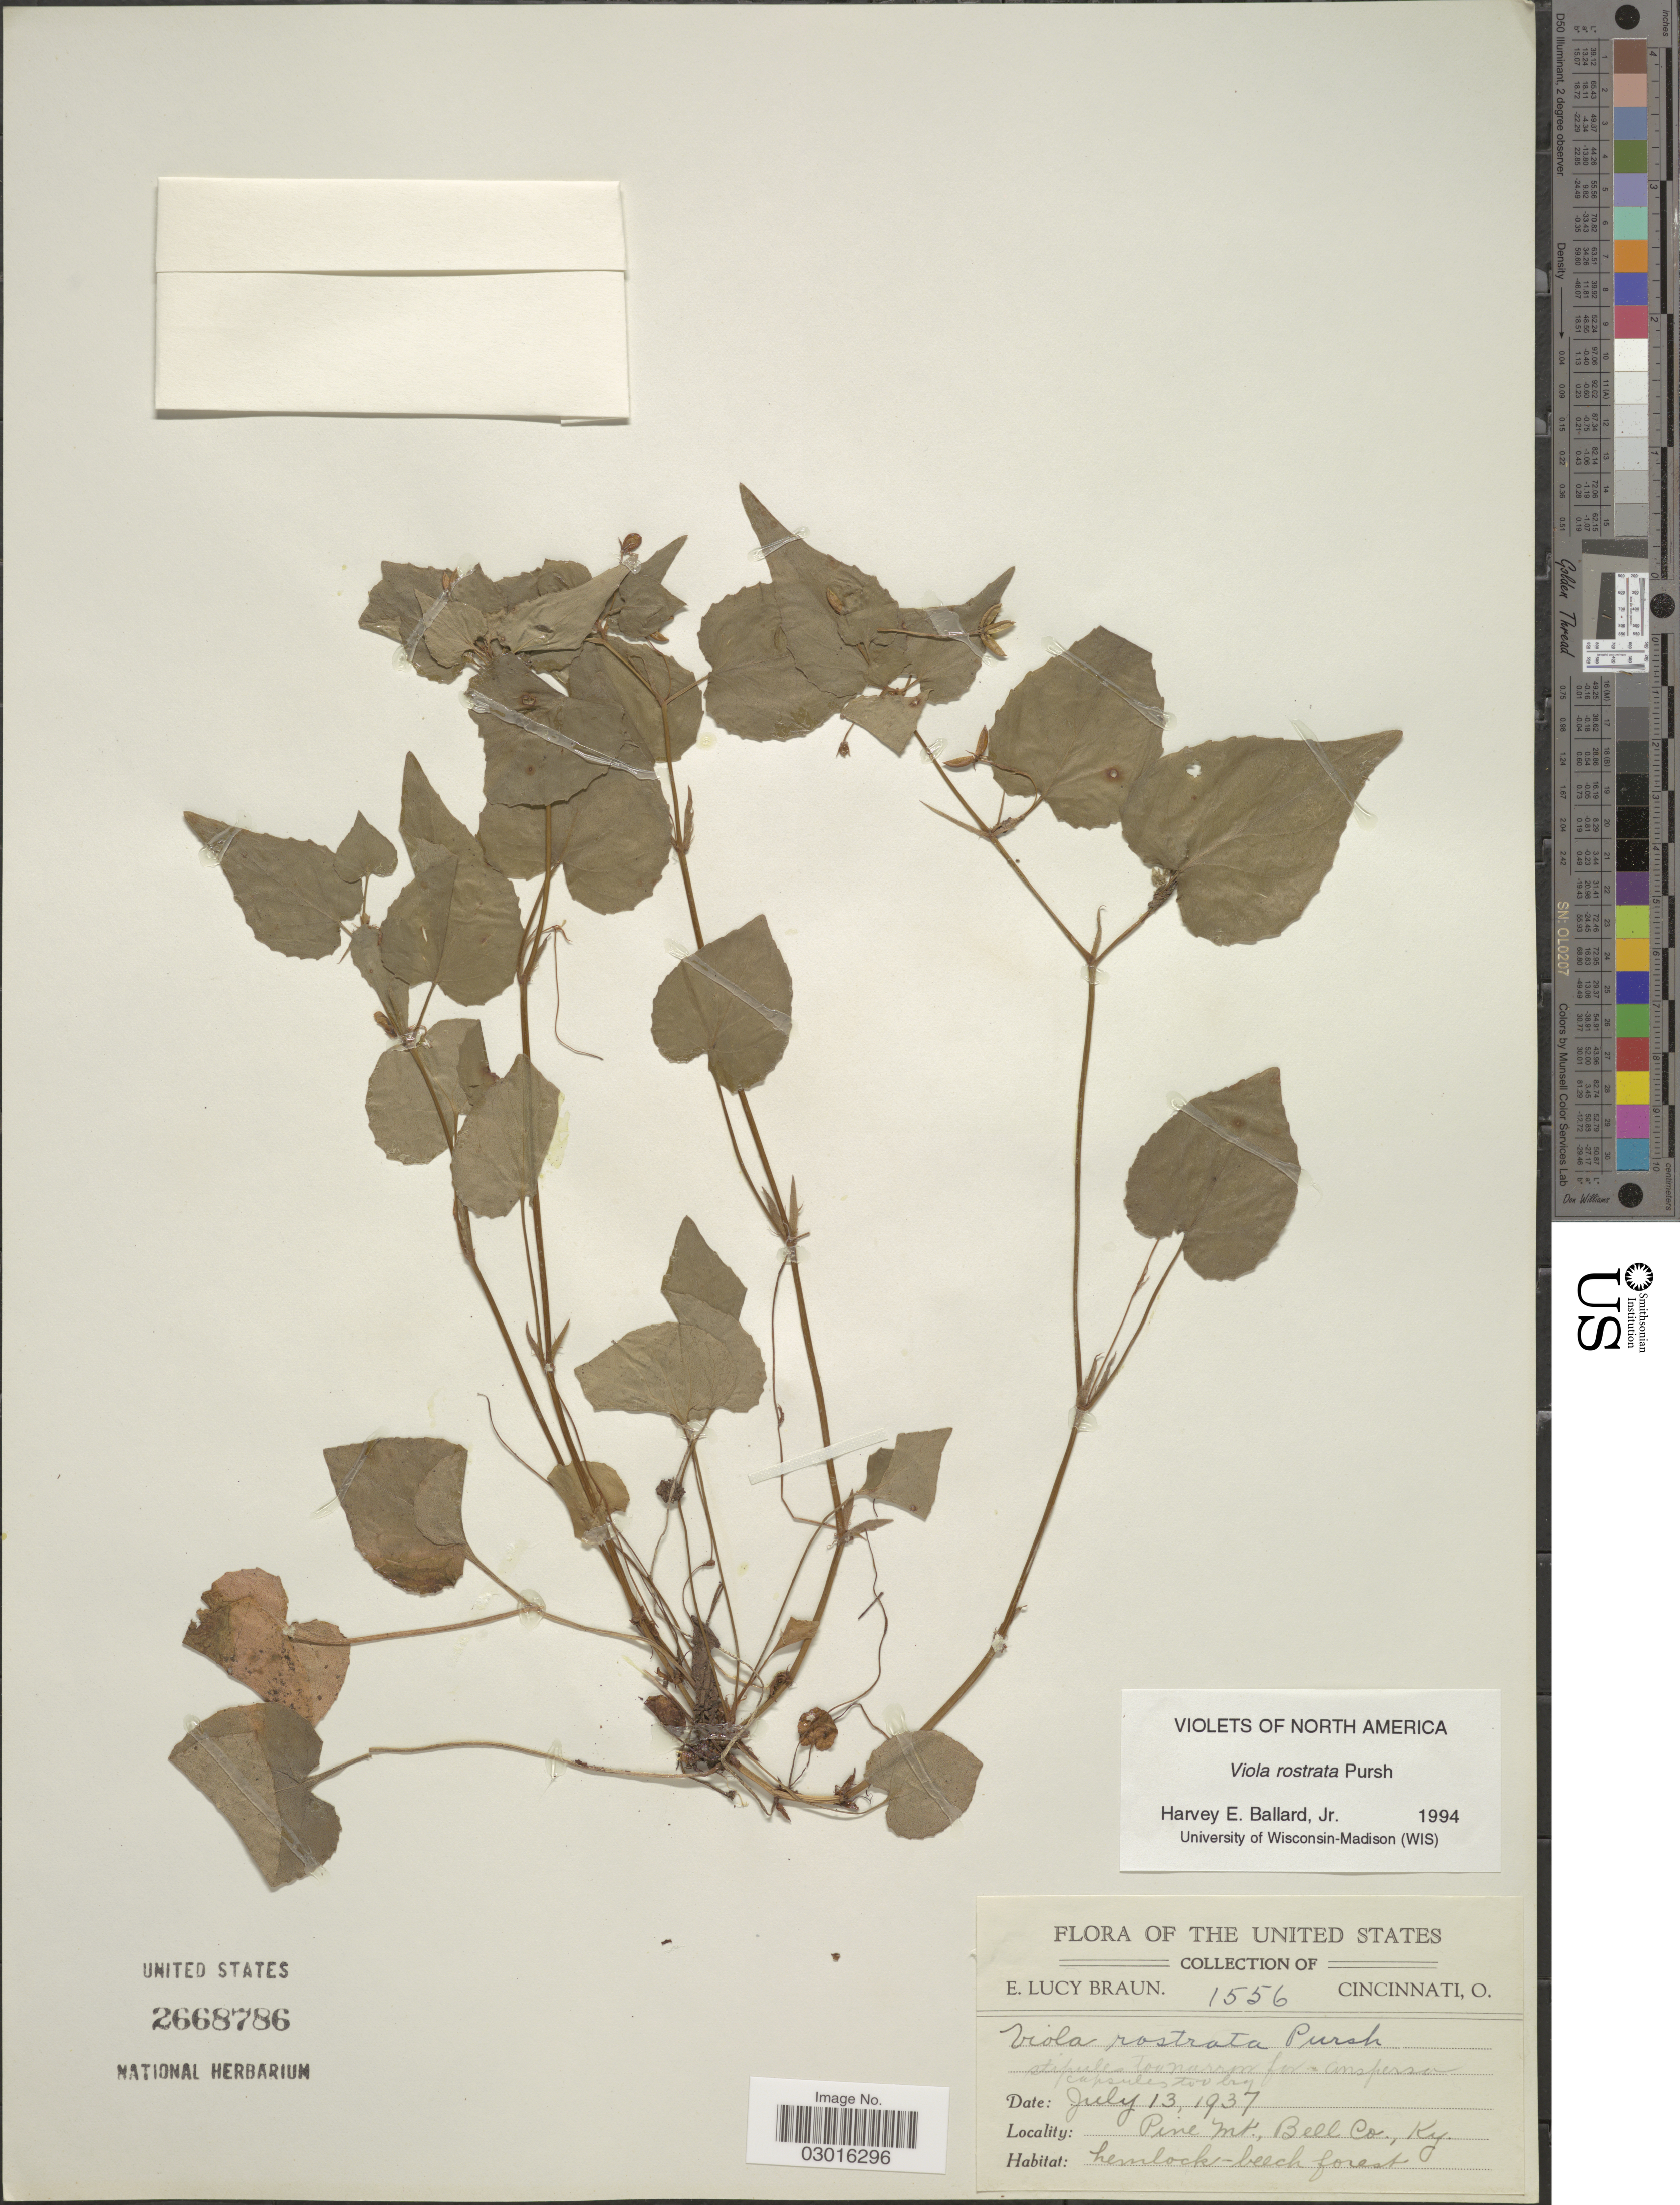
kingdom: Plantae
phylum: Tracheophyta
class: Magnoliopsida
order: Malpighiales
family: Violaceae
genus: Viola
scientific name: Viola rostrata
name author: Pursh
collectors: E. L. Braun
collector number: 1556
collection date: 1937-07-13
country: United States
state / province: Kentucky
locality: Pine Mt., Bell Co.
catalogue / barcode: US 2668786